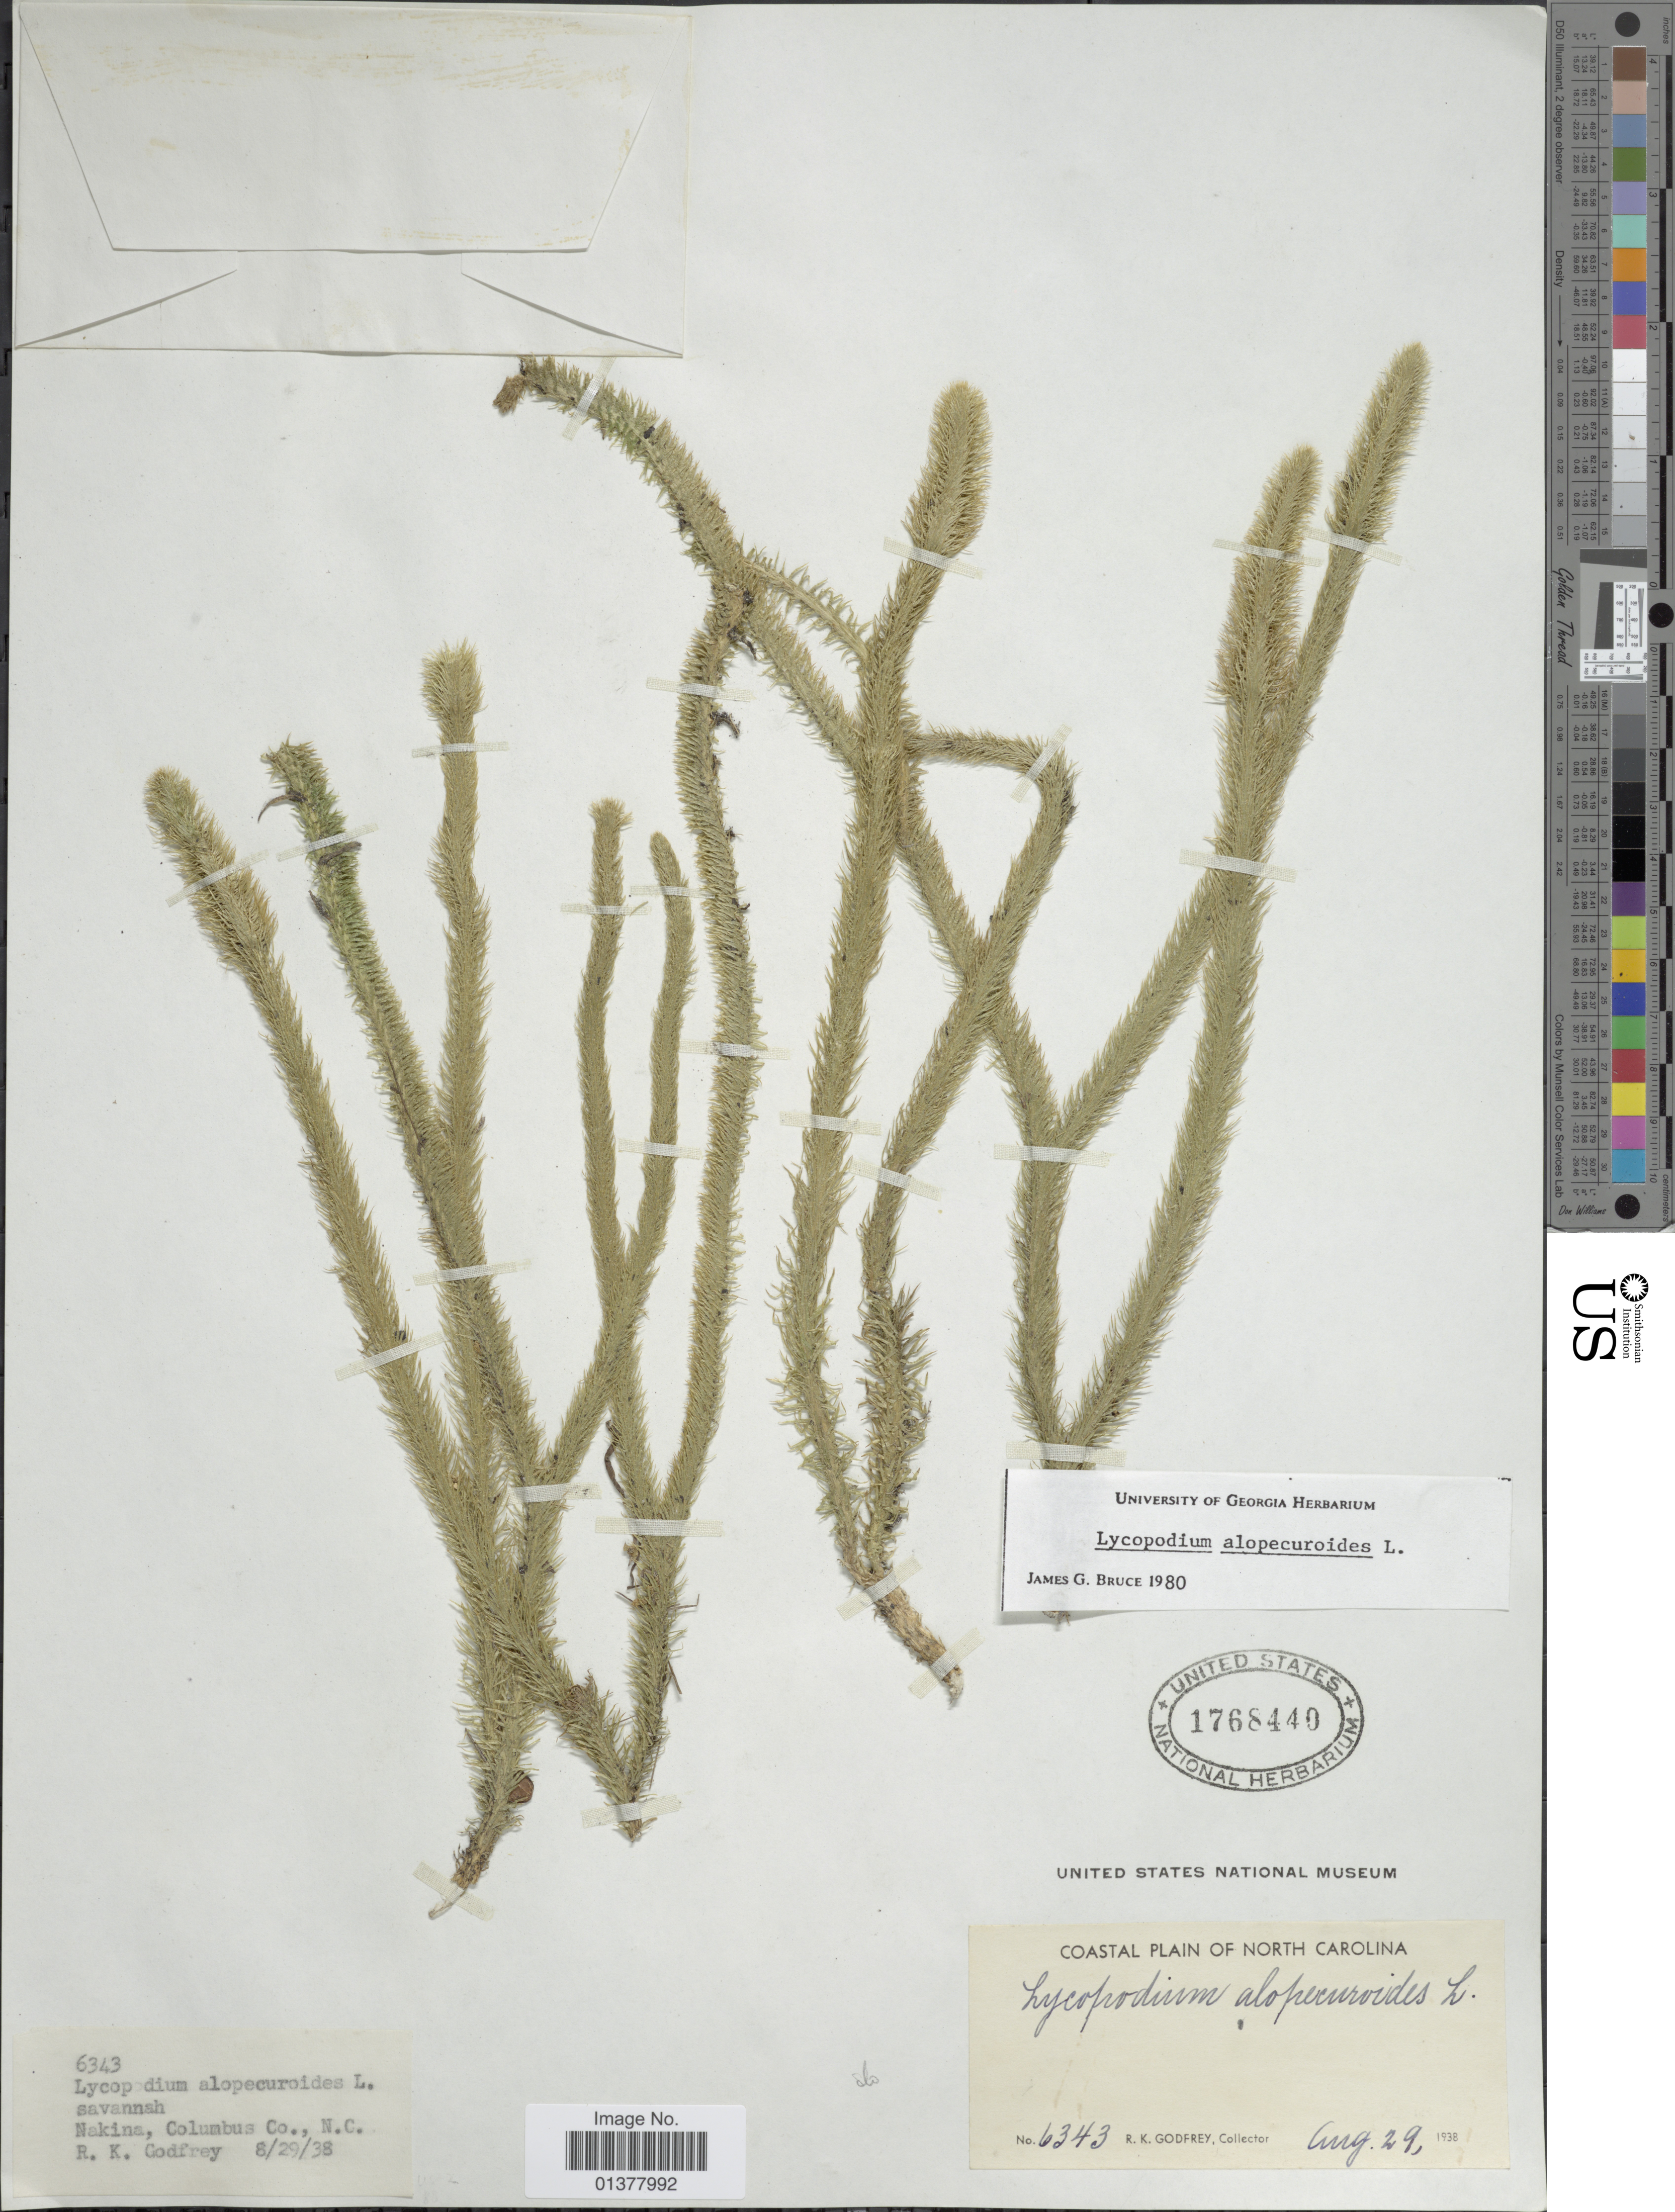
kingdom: Plantae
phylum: Tracheophyta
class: Lycopodiopsida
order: Lycopodiales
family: Lycopodiaceae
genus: Lycopodiella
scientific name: Lycopodiella alopecuroides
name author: (L.) Cranfill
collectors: R. K. Godfrey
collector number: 6343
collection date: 1938-08-29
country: United States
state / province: North Carolina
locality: Coastal plain, Nakina, Columbus Co., N.C.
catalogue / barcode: US 1768440